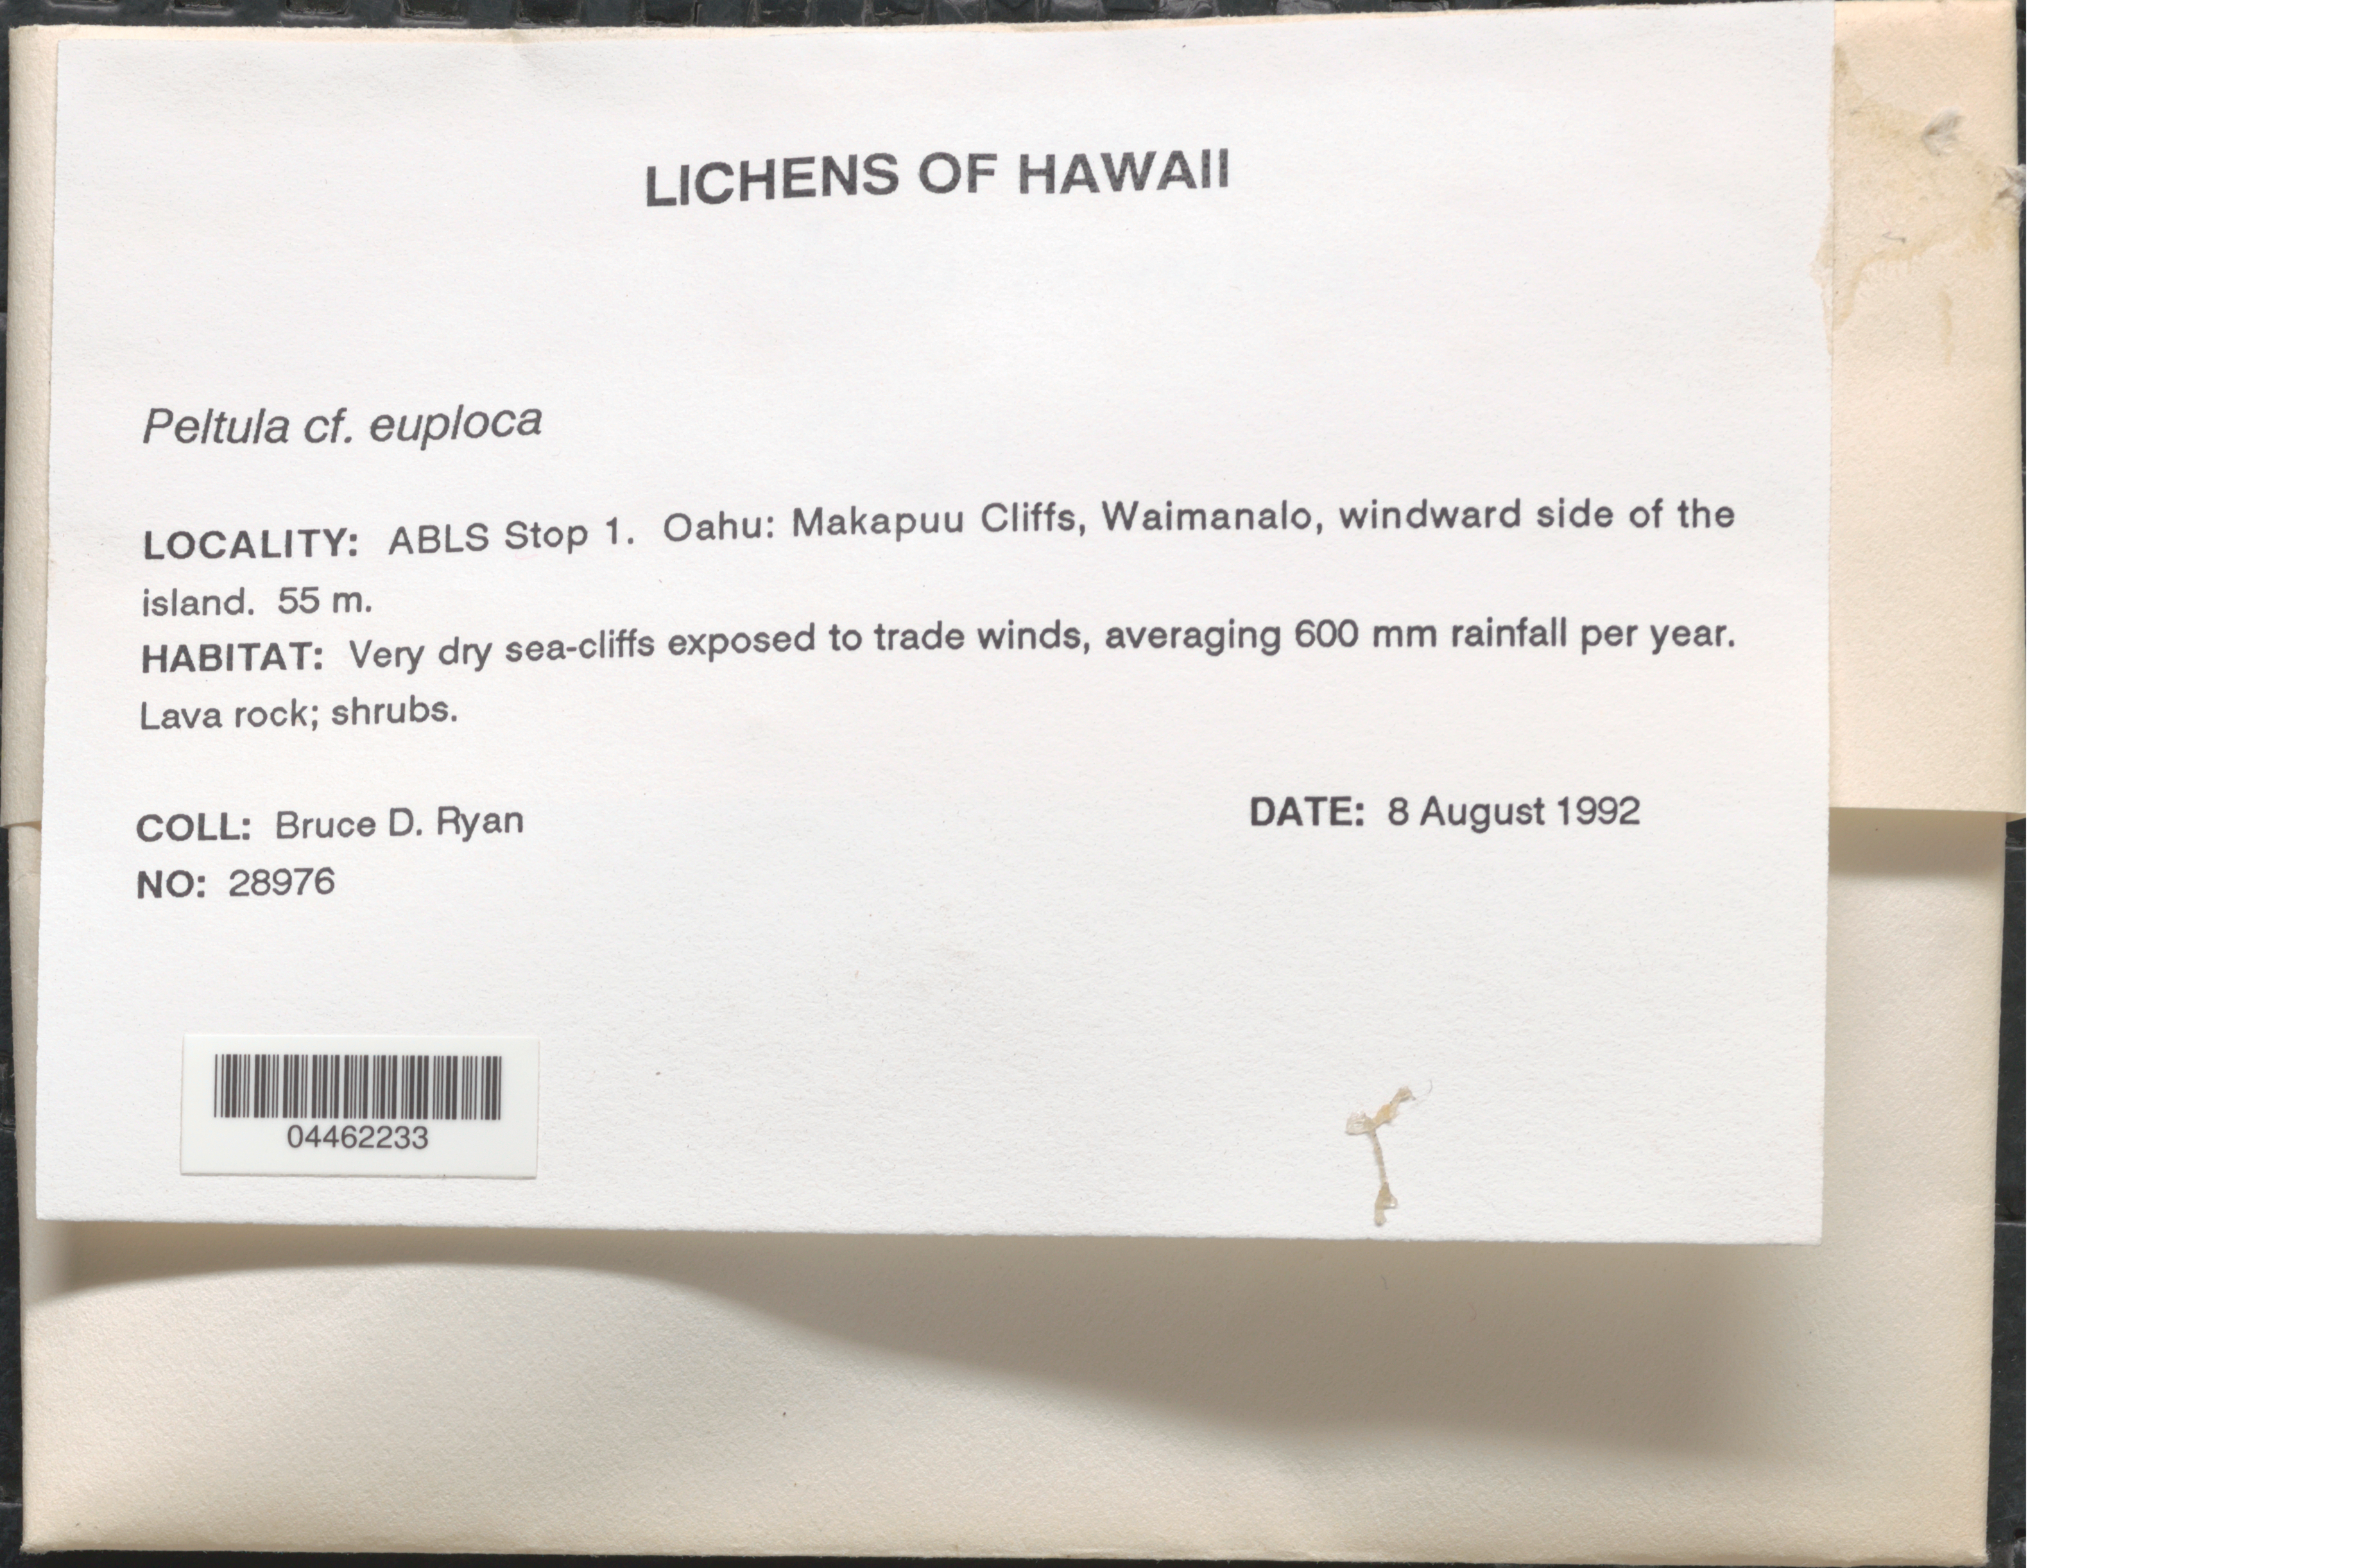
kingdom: Fungi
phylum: Ascomycota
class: Lichinomycetes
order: Lichinales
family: Peltulaceae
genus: Peltula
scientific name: Peltula euploca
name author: (Ach.) Poelt ex Ozenda & Clauzade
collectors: B. D. Ryan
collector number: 28976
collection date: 1992-08-08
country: United States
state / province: Hawaii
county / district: Honolulu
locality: ABLS Stop 1. Oahu: Makapuu Cliffs, Waimanalo, windward side of the island.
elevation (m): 55